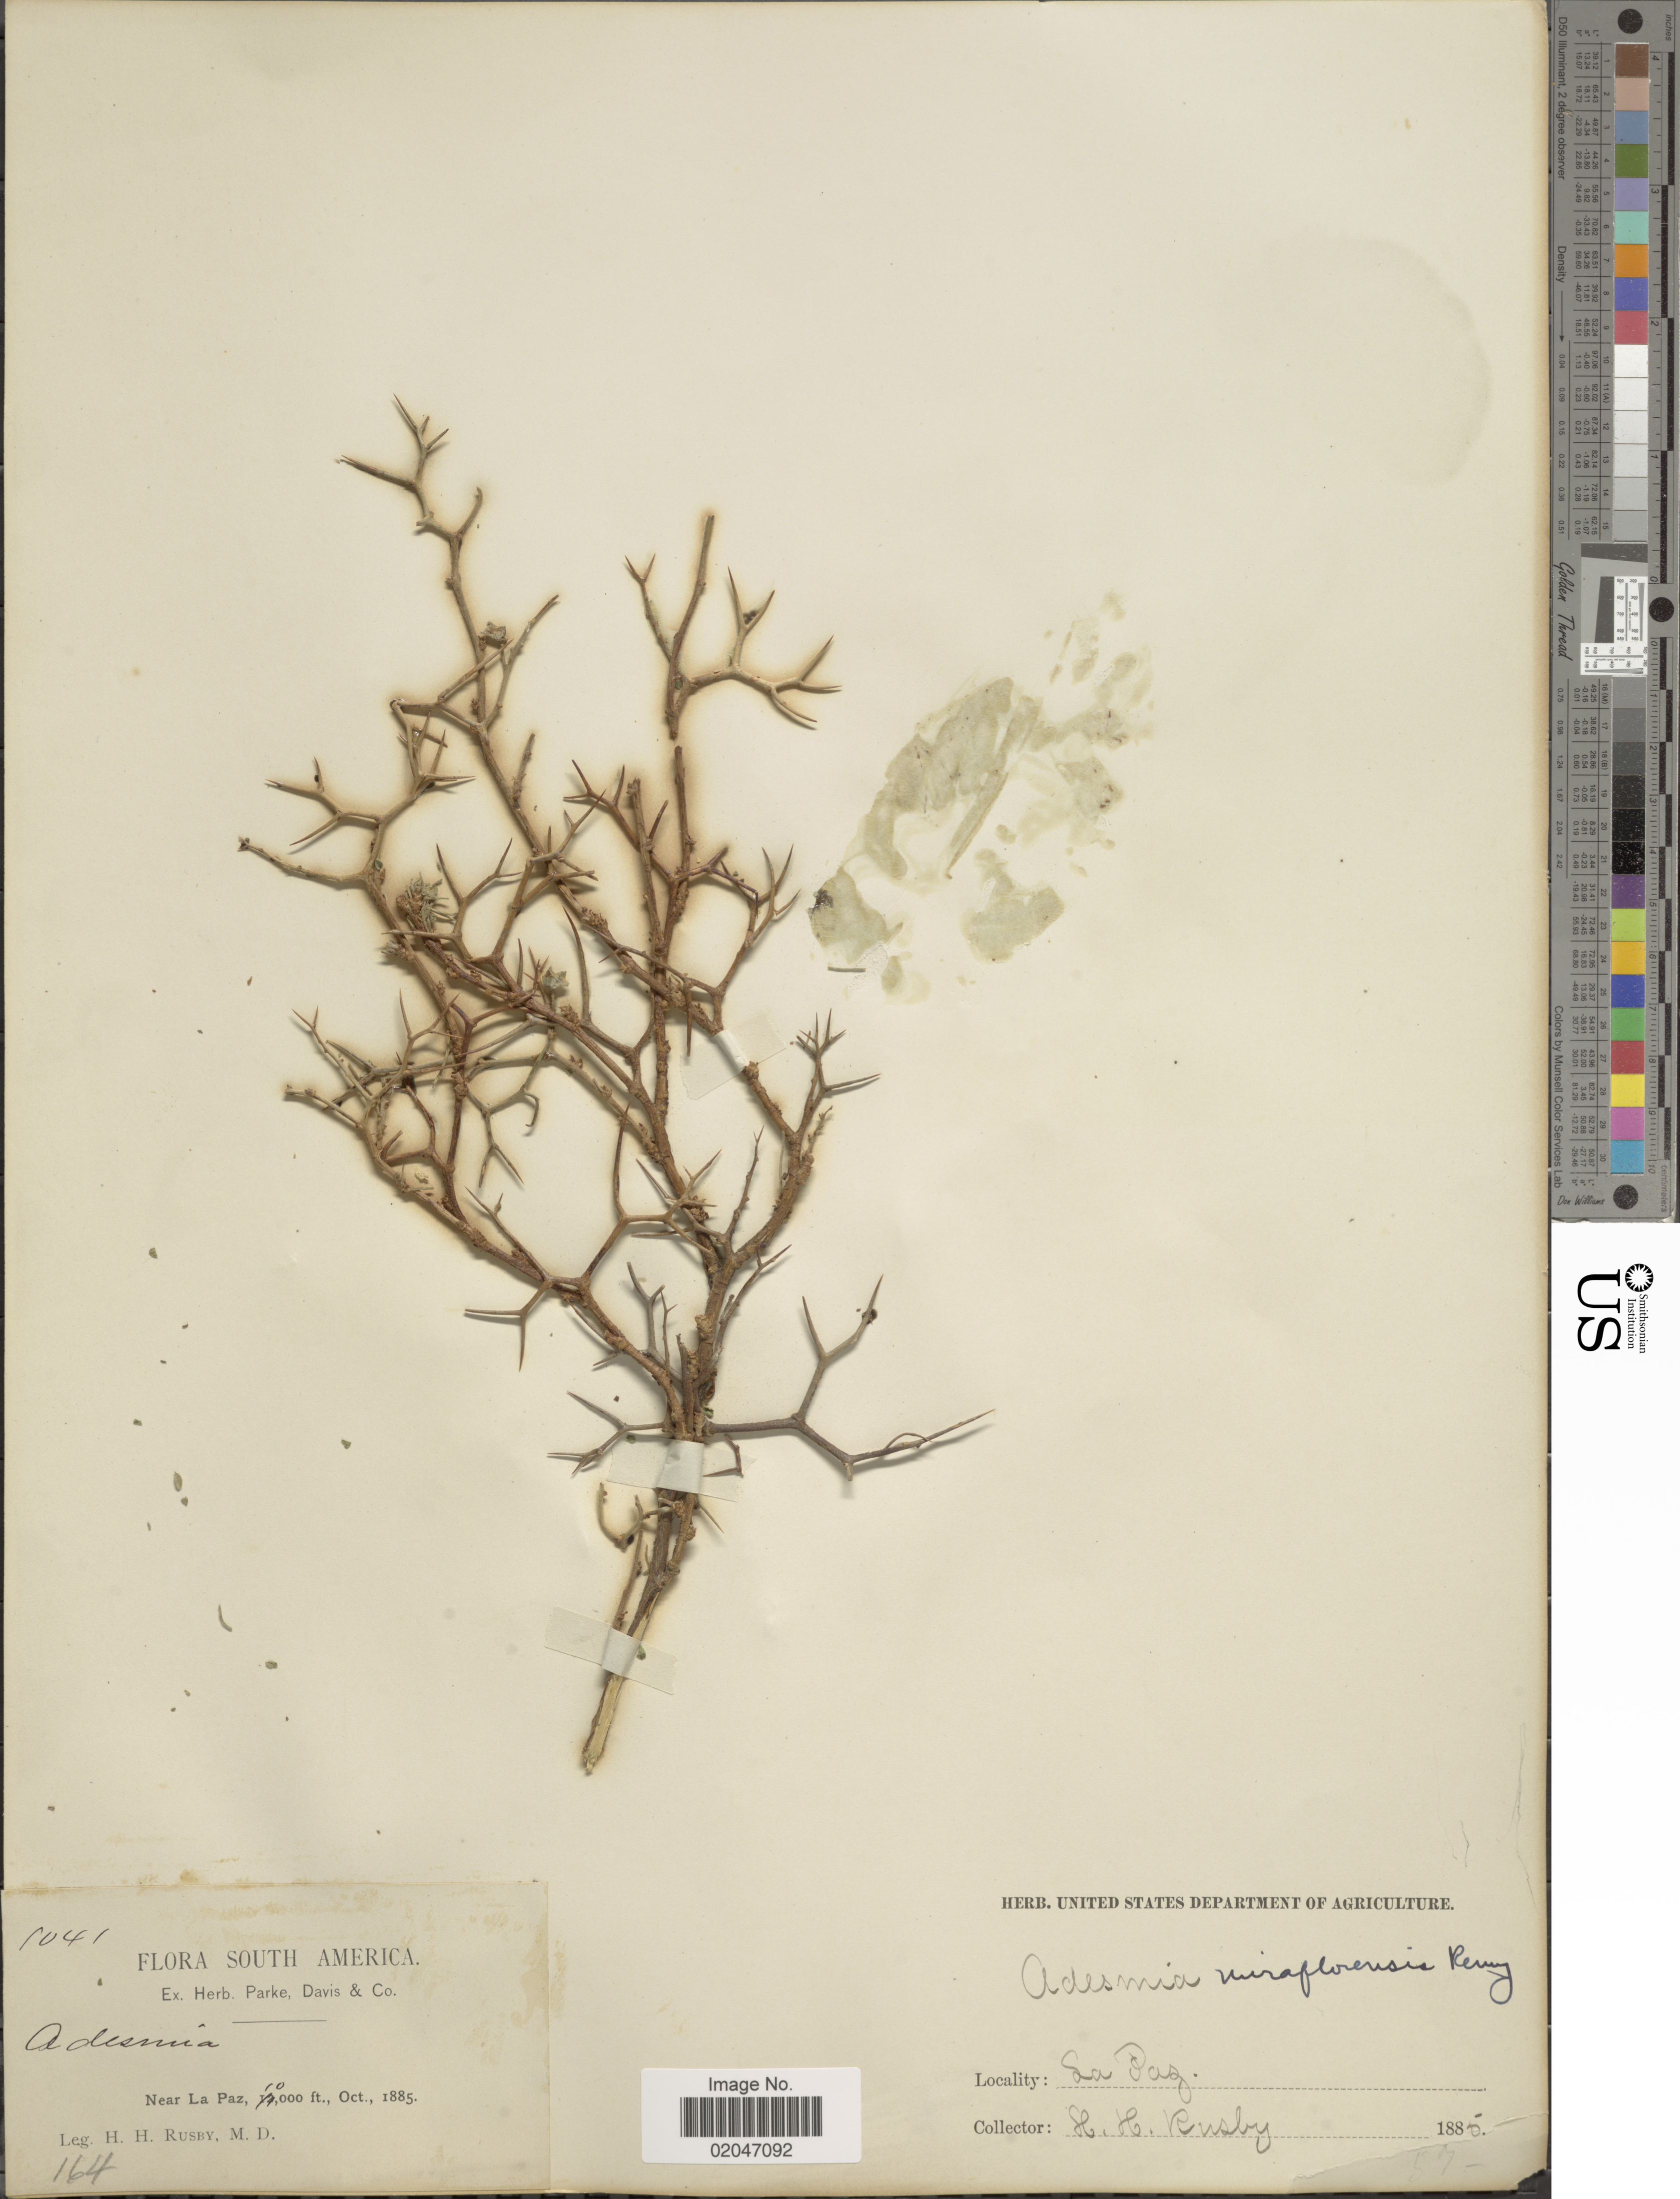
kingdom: Plantae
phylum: Tracheophyta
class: Magnoliopsida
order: Fabales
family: Fabaceae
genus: Adesmia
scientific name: Adesmia miraflorensis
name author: Remy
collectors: H. H. Rusby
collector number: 1041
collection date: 1885-10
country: Bolivia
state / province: La Paz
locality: Near La Paz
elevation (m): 3048